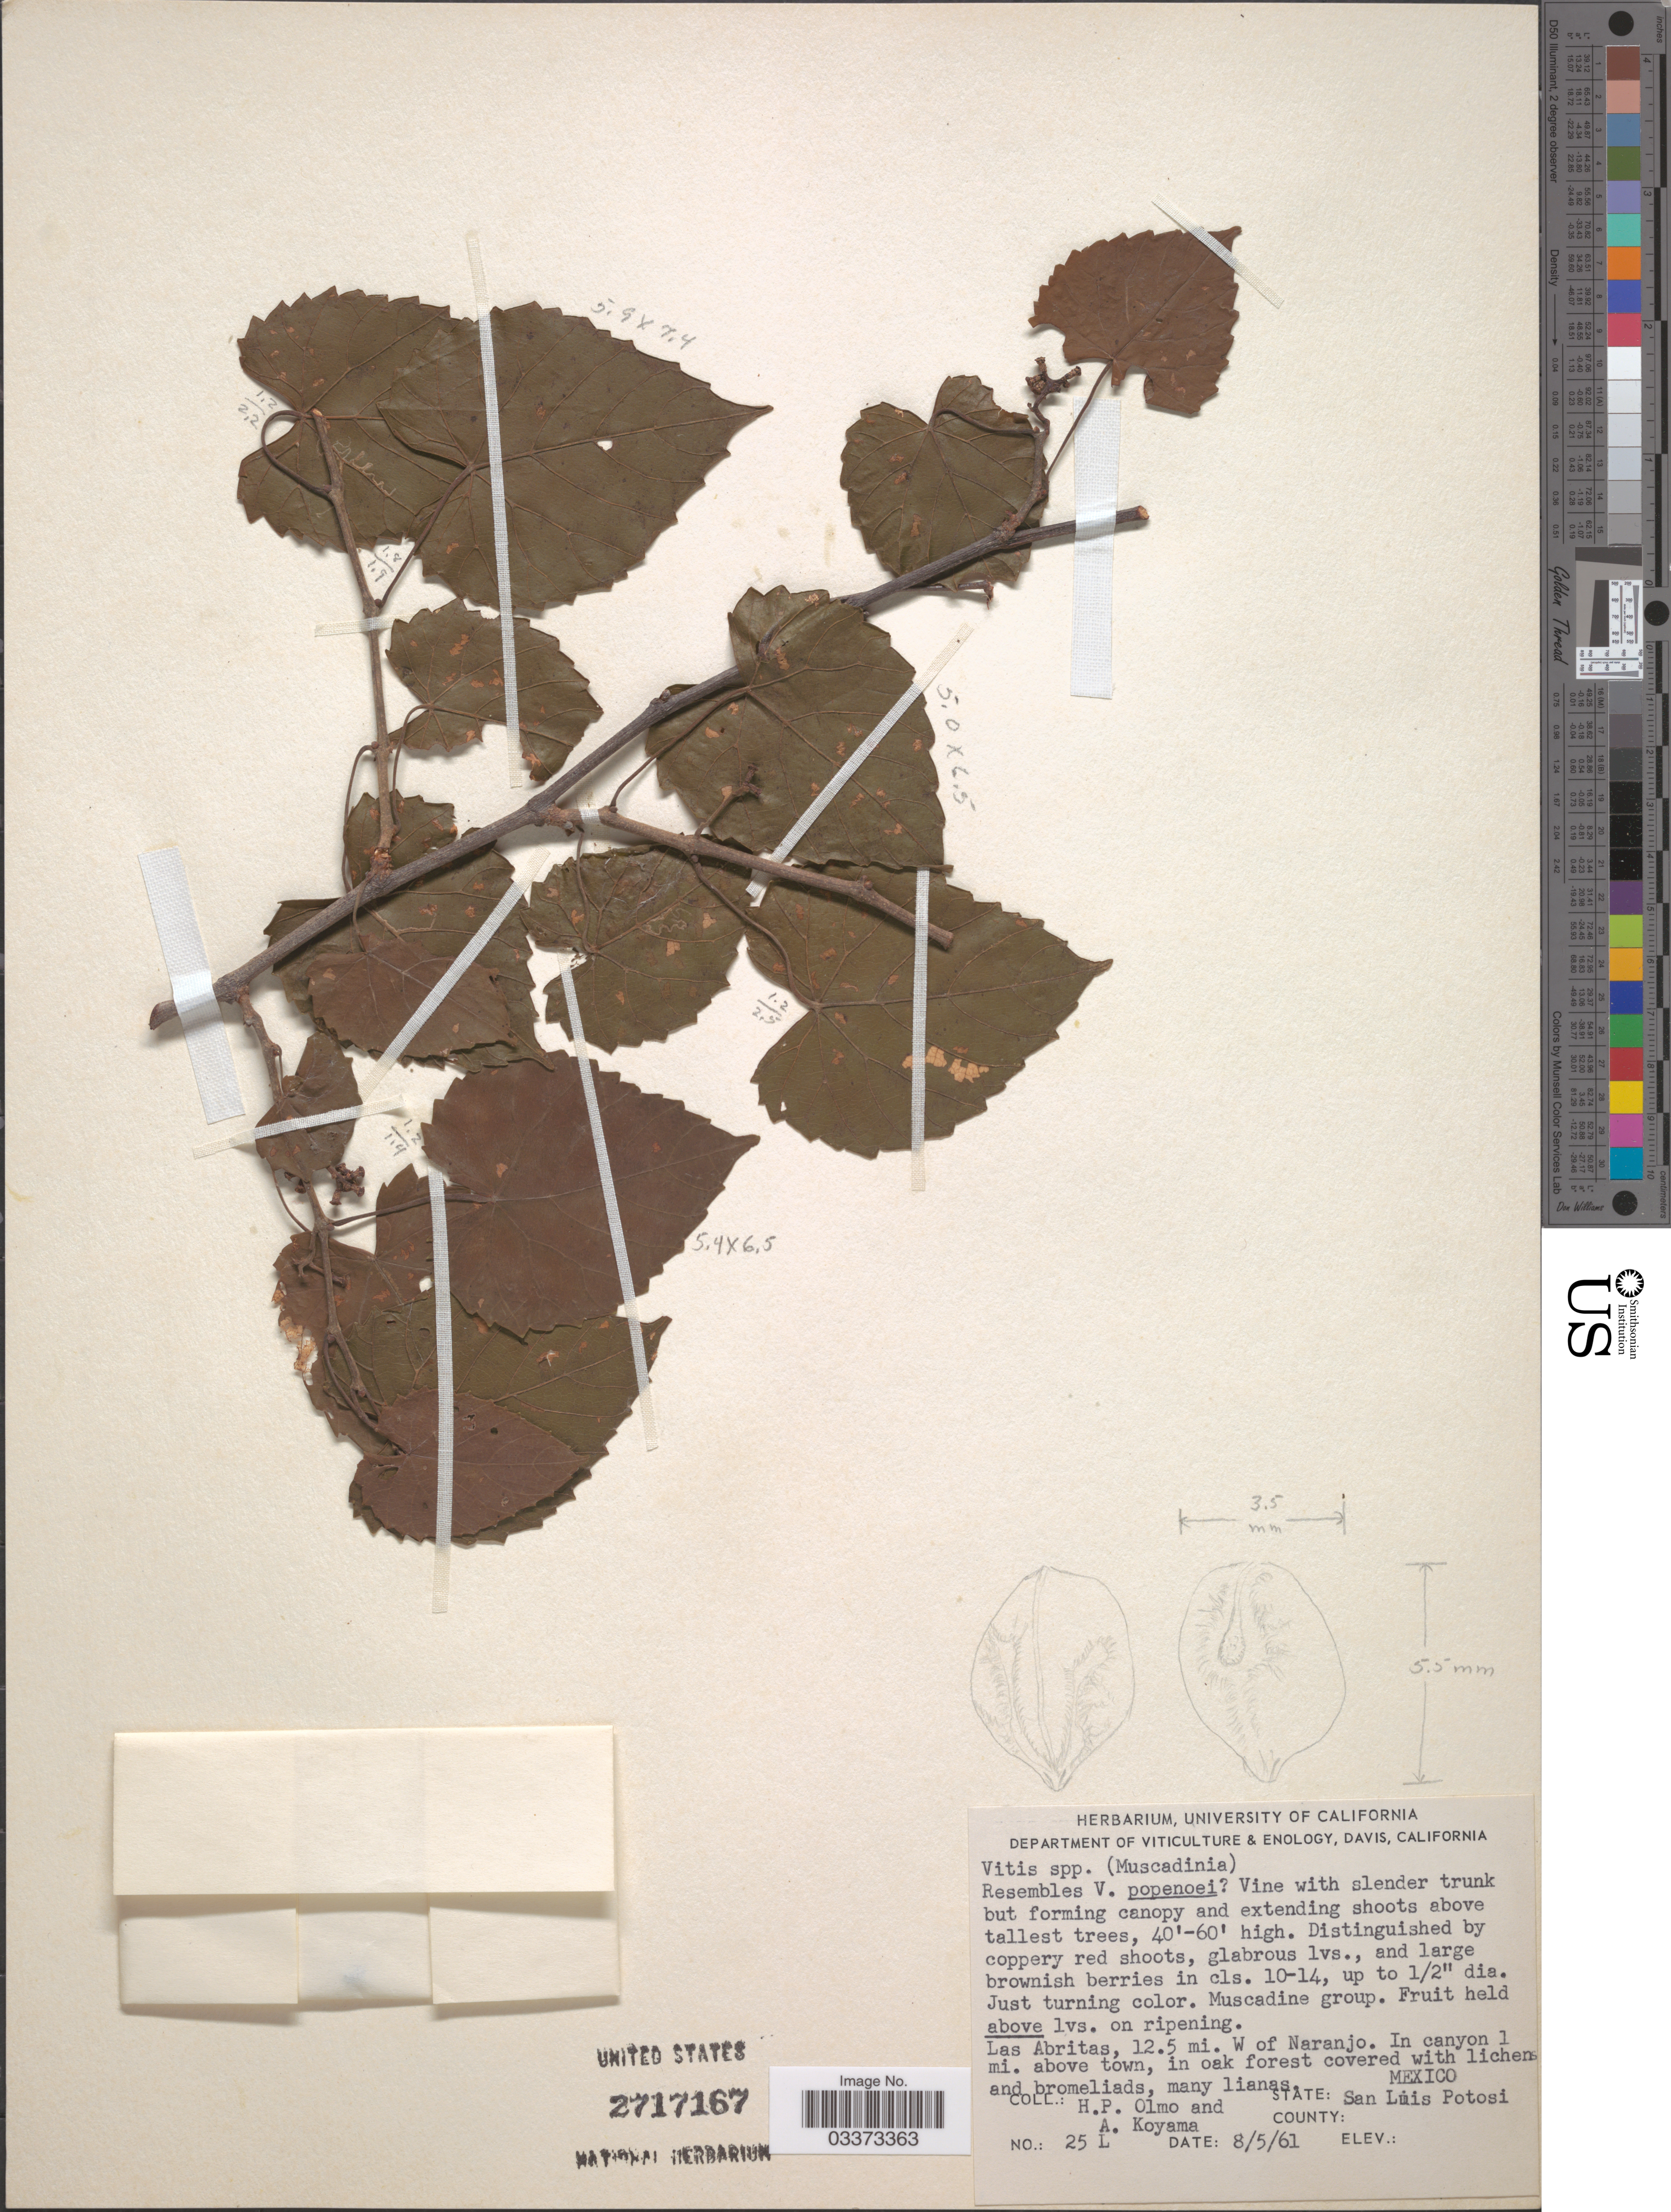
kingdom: Plantae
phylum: Tracheophyta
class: Magnoliopsida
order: Vitales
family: Vitaceae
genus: Vitis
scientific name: Vitis rotundifolia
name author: Michx.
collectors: H. Olmo & A. Koyama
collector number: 25 L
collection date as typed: Transcribed d/m/y: 8/5/61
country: Mexico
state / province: San Luis Potosí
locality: Las Abritas, 12.5 mi. W of Naranjo. In canyon 1 mi. above town.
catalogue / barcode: US 2717167